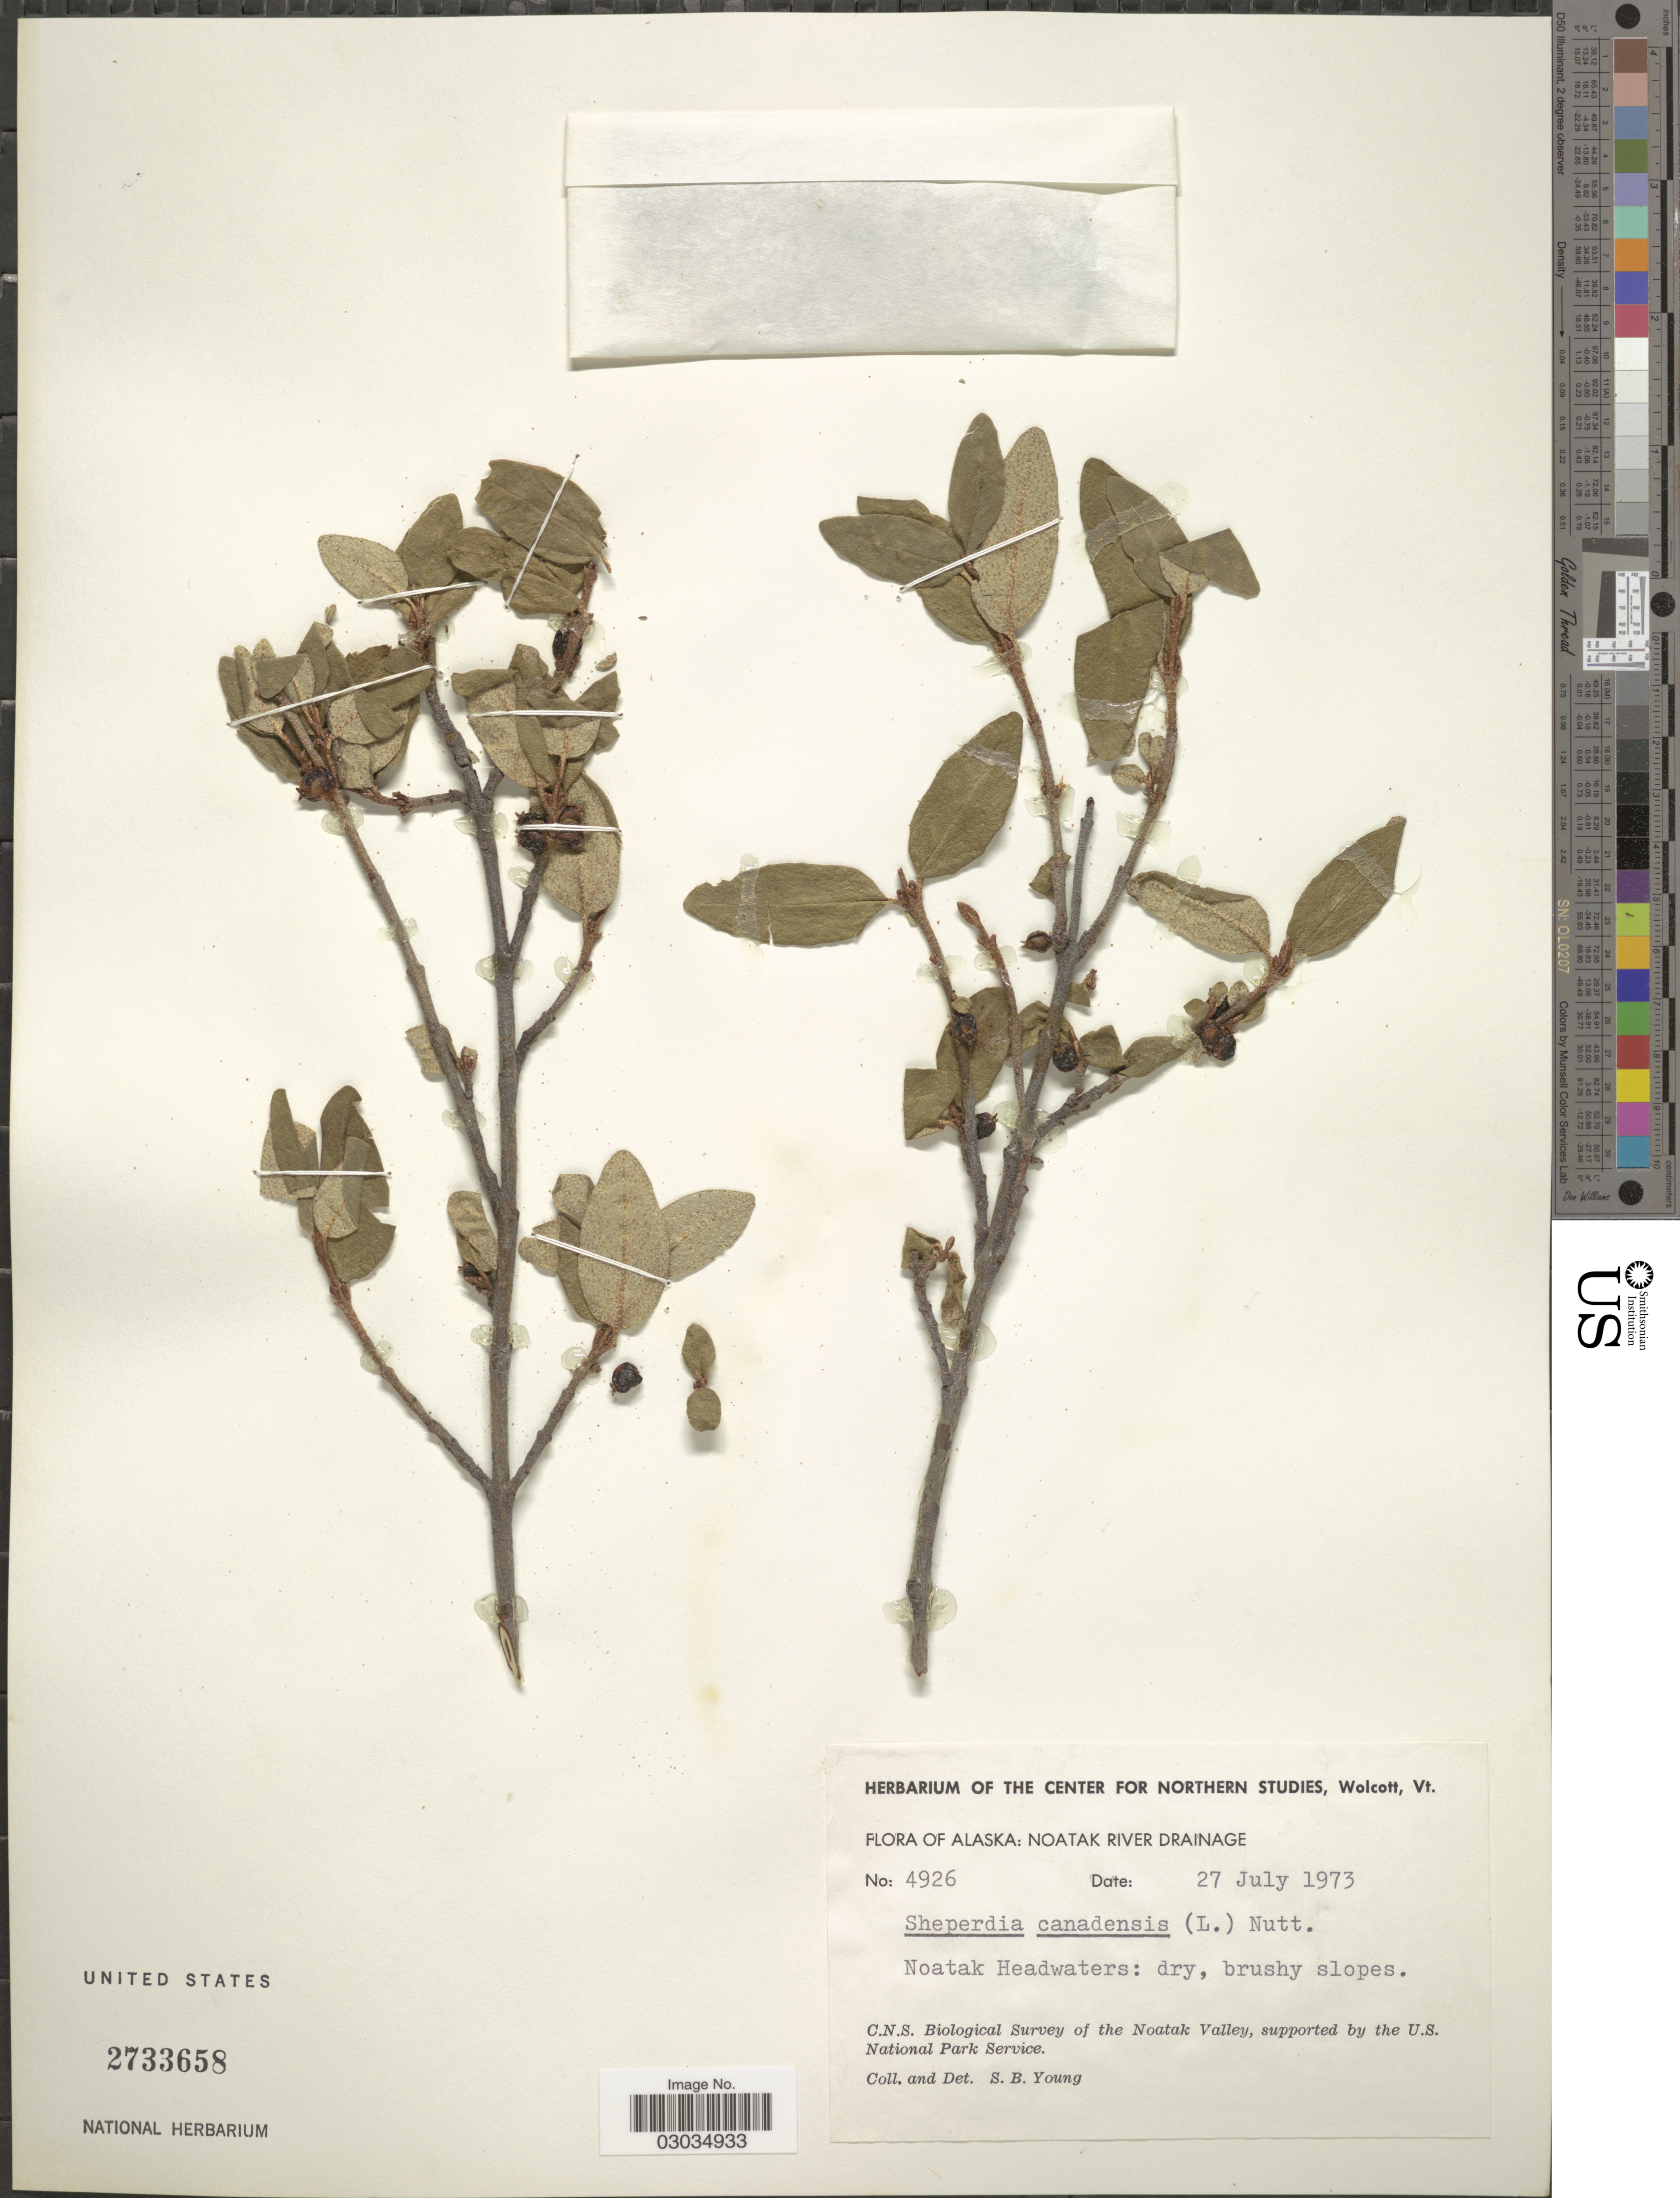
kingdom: Plantae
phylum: Tracheophyta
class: Magnoliopsida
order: Rosales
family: Elaeagnaceae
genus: Shepherdia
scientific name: Shepherdia canadensis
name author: (L.) Nutt.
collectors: S. Young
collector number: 4926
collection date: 1973-07-27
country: United States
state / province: Alaska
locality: Noatak River Drainage, Noatak Headwaters.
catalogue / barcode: US 2733658